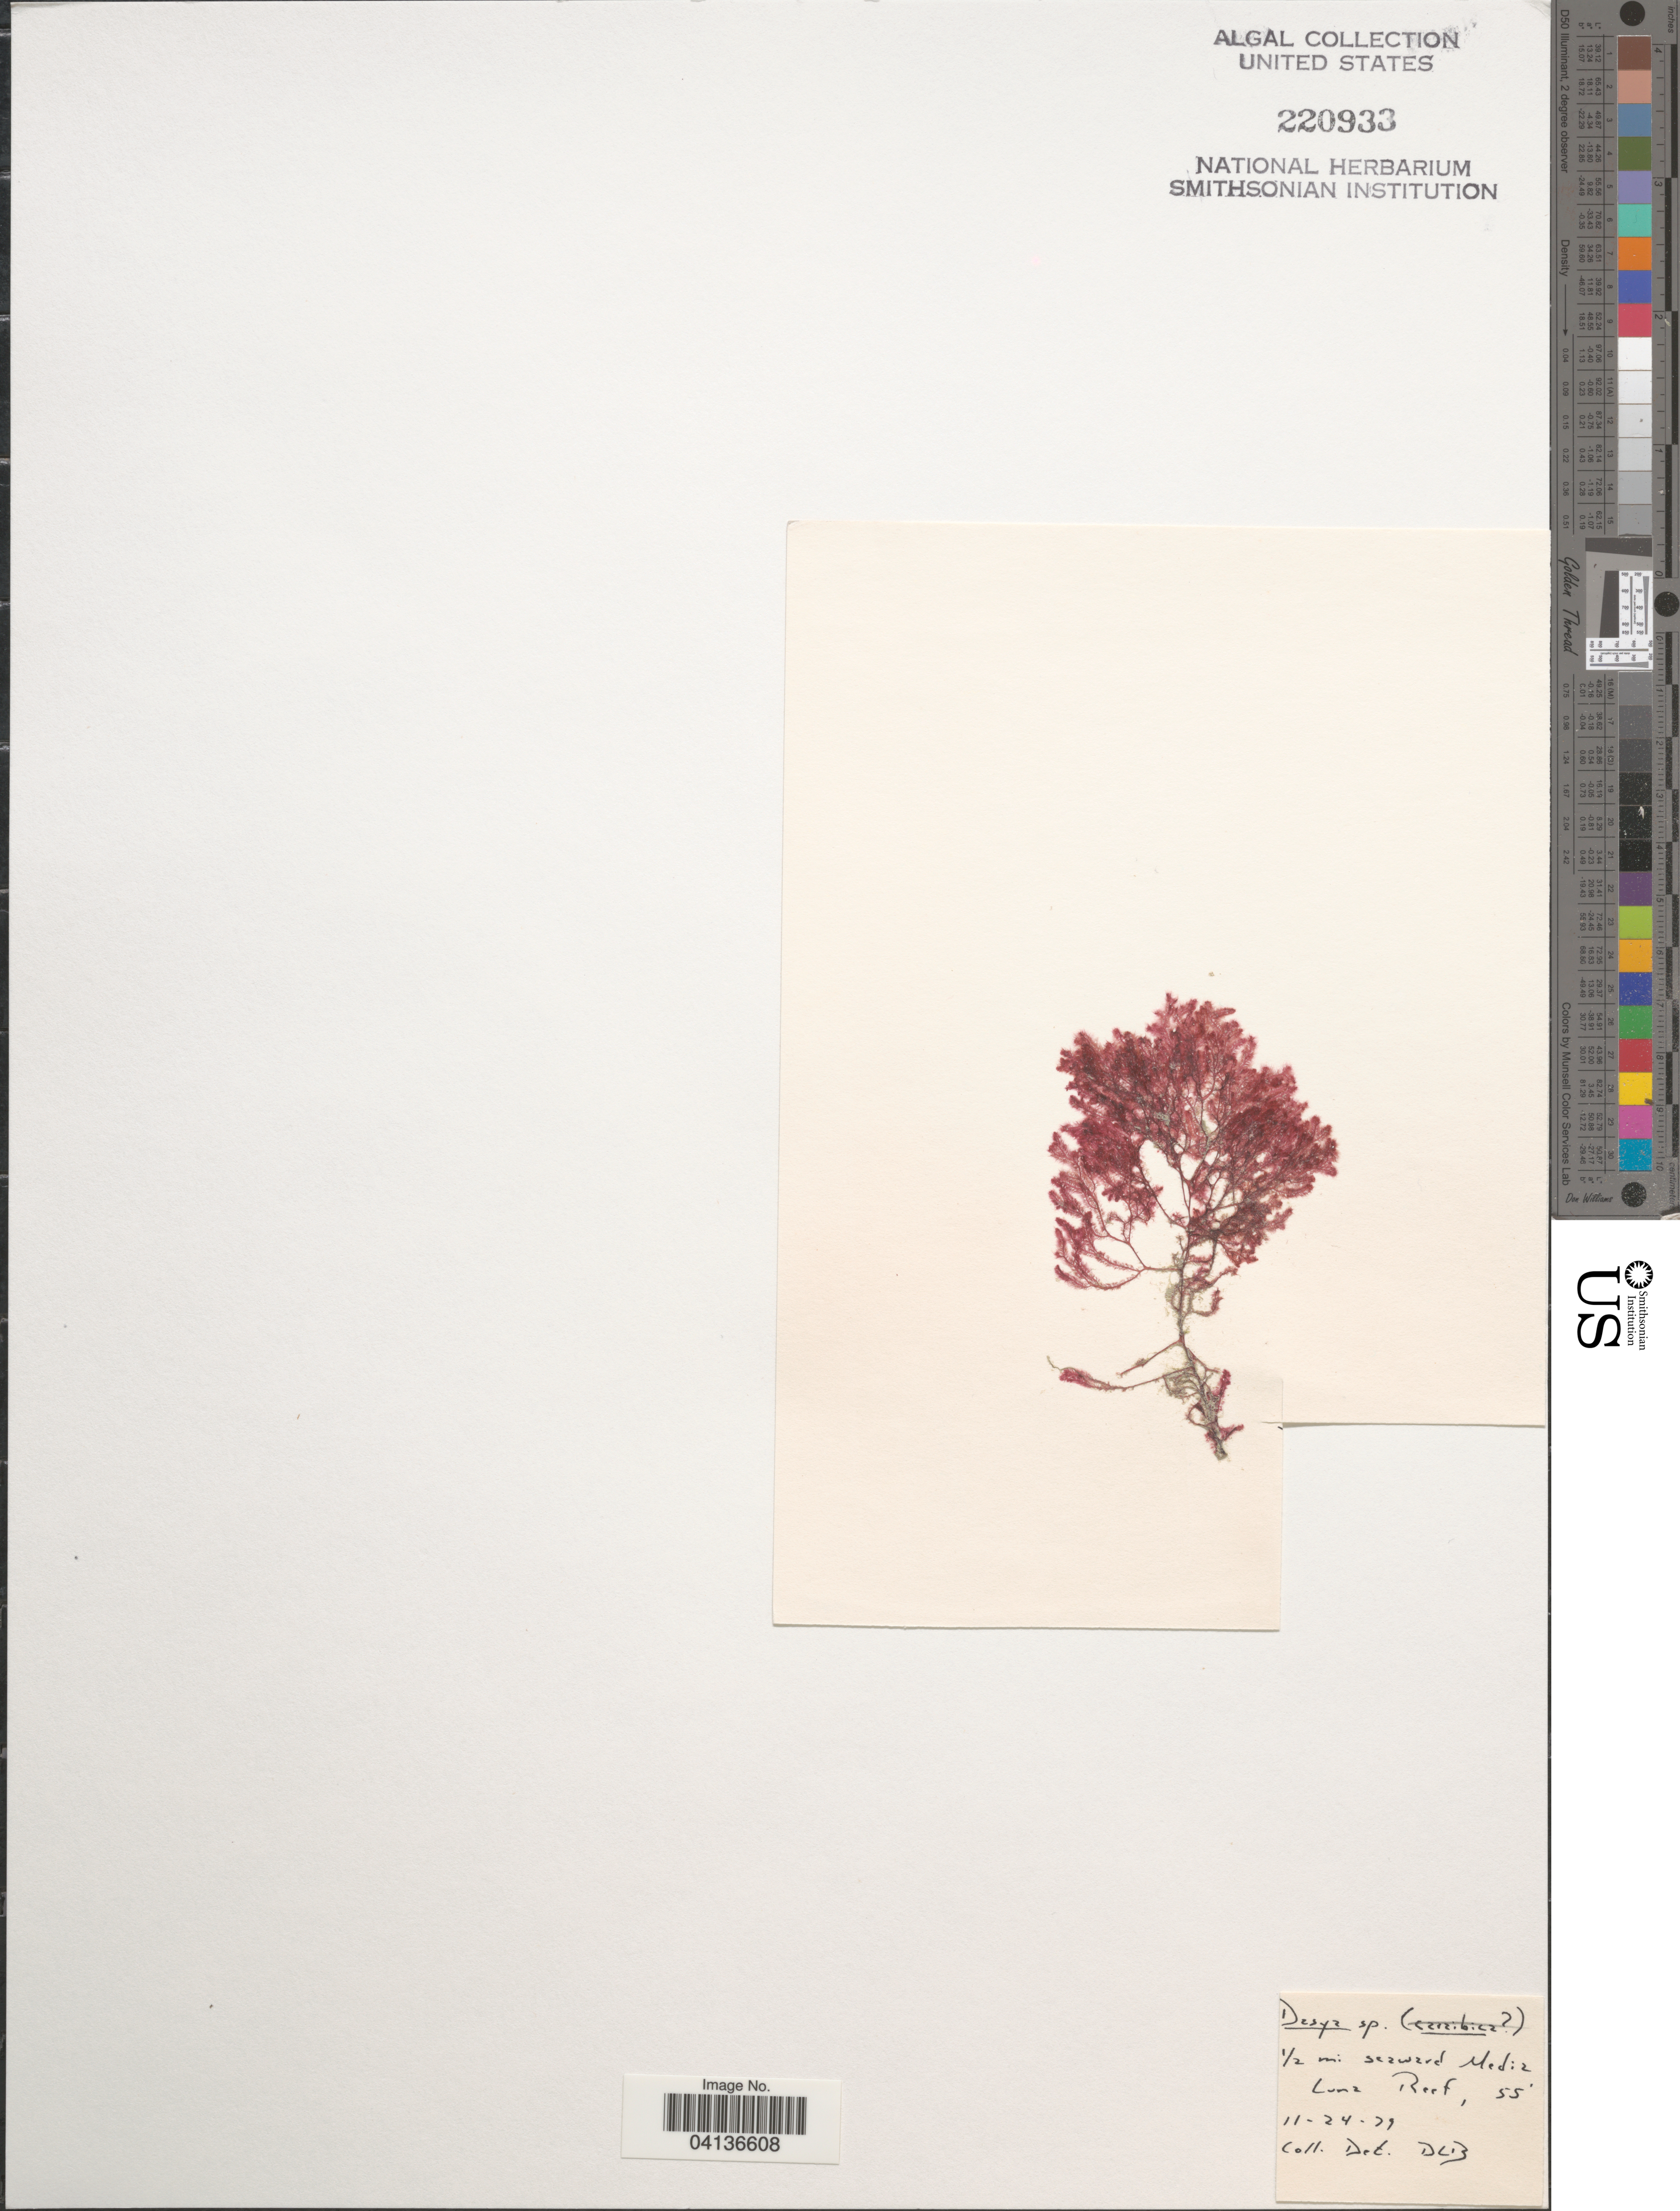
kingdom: Plantae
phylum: Rhodophyta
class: Florideophyceae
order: Ceramiales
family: Dasyaceae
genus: Dasya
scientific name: Dasya sp.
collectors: D. L. B.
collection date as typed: Transcribed d/m/y: 24/11/79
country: Puerto Rico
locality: ½ mi seaward Media Luna Reef.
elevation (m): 17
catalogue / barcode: US 220933